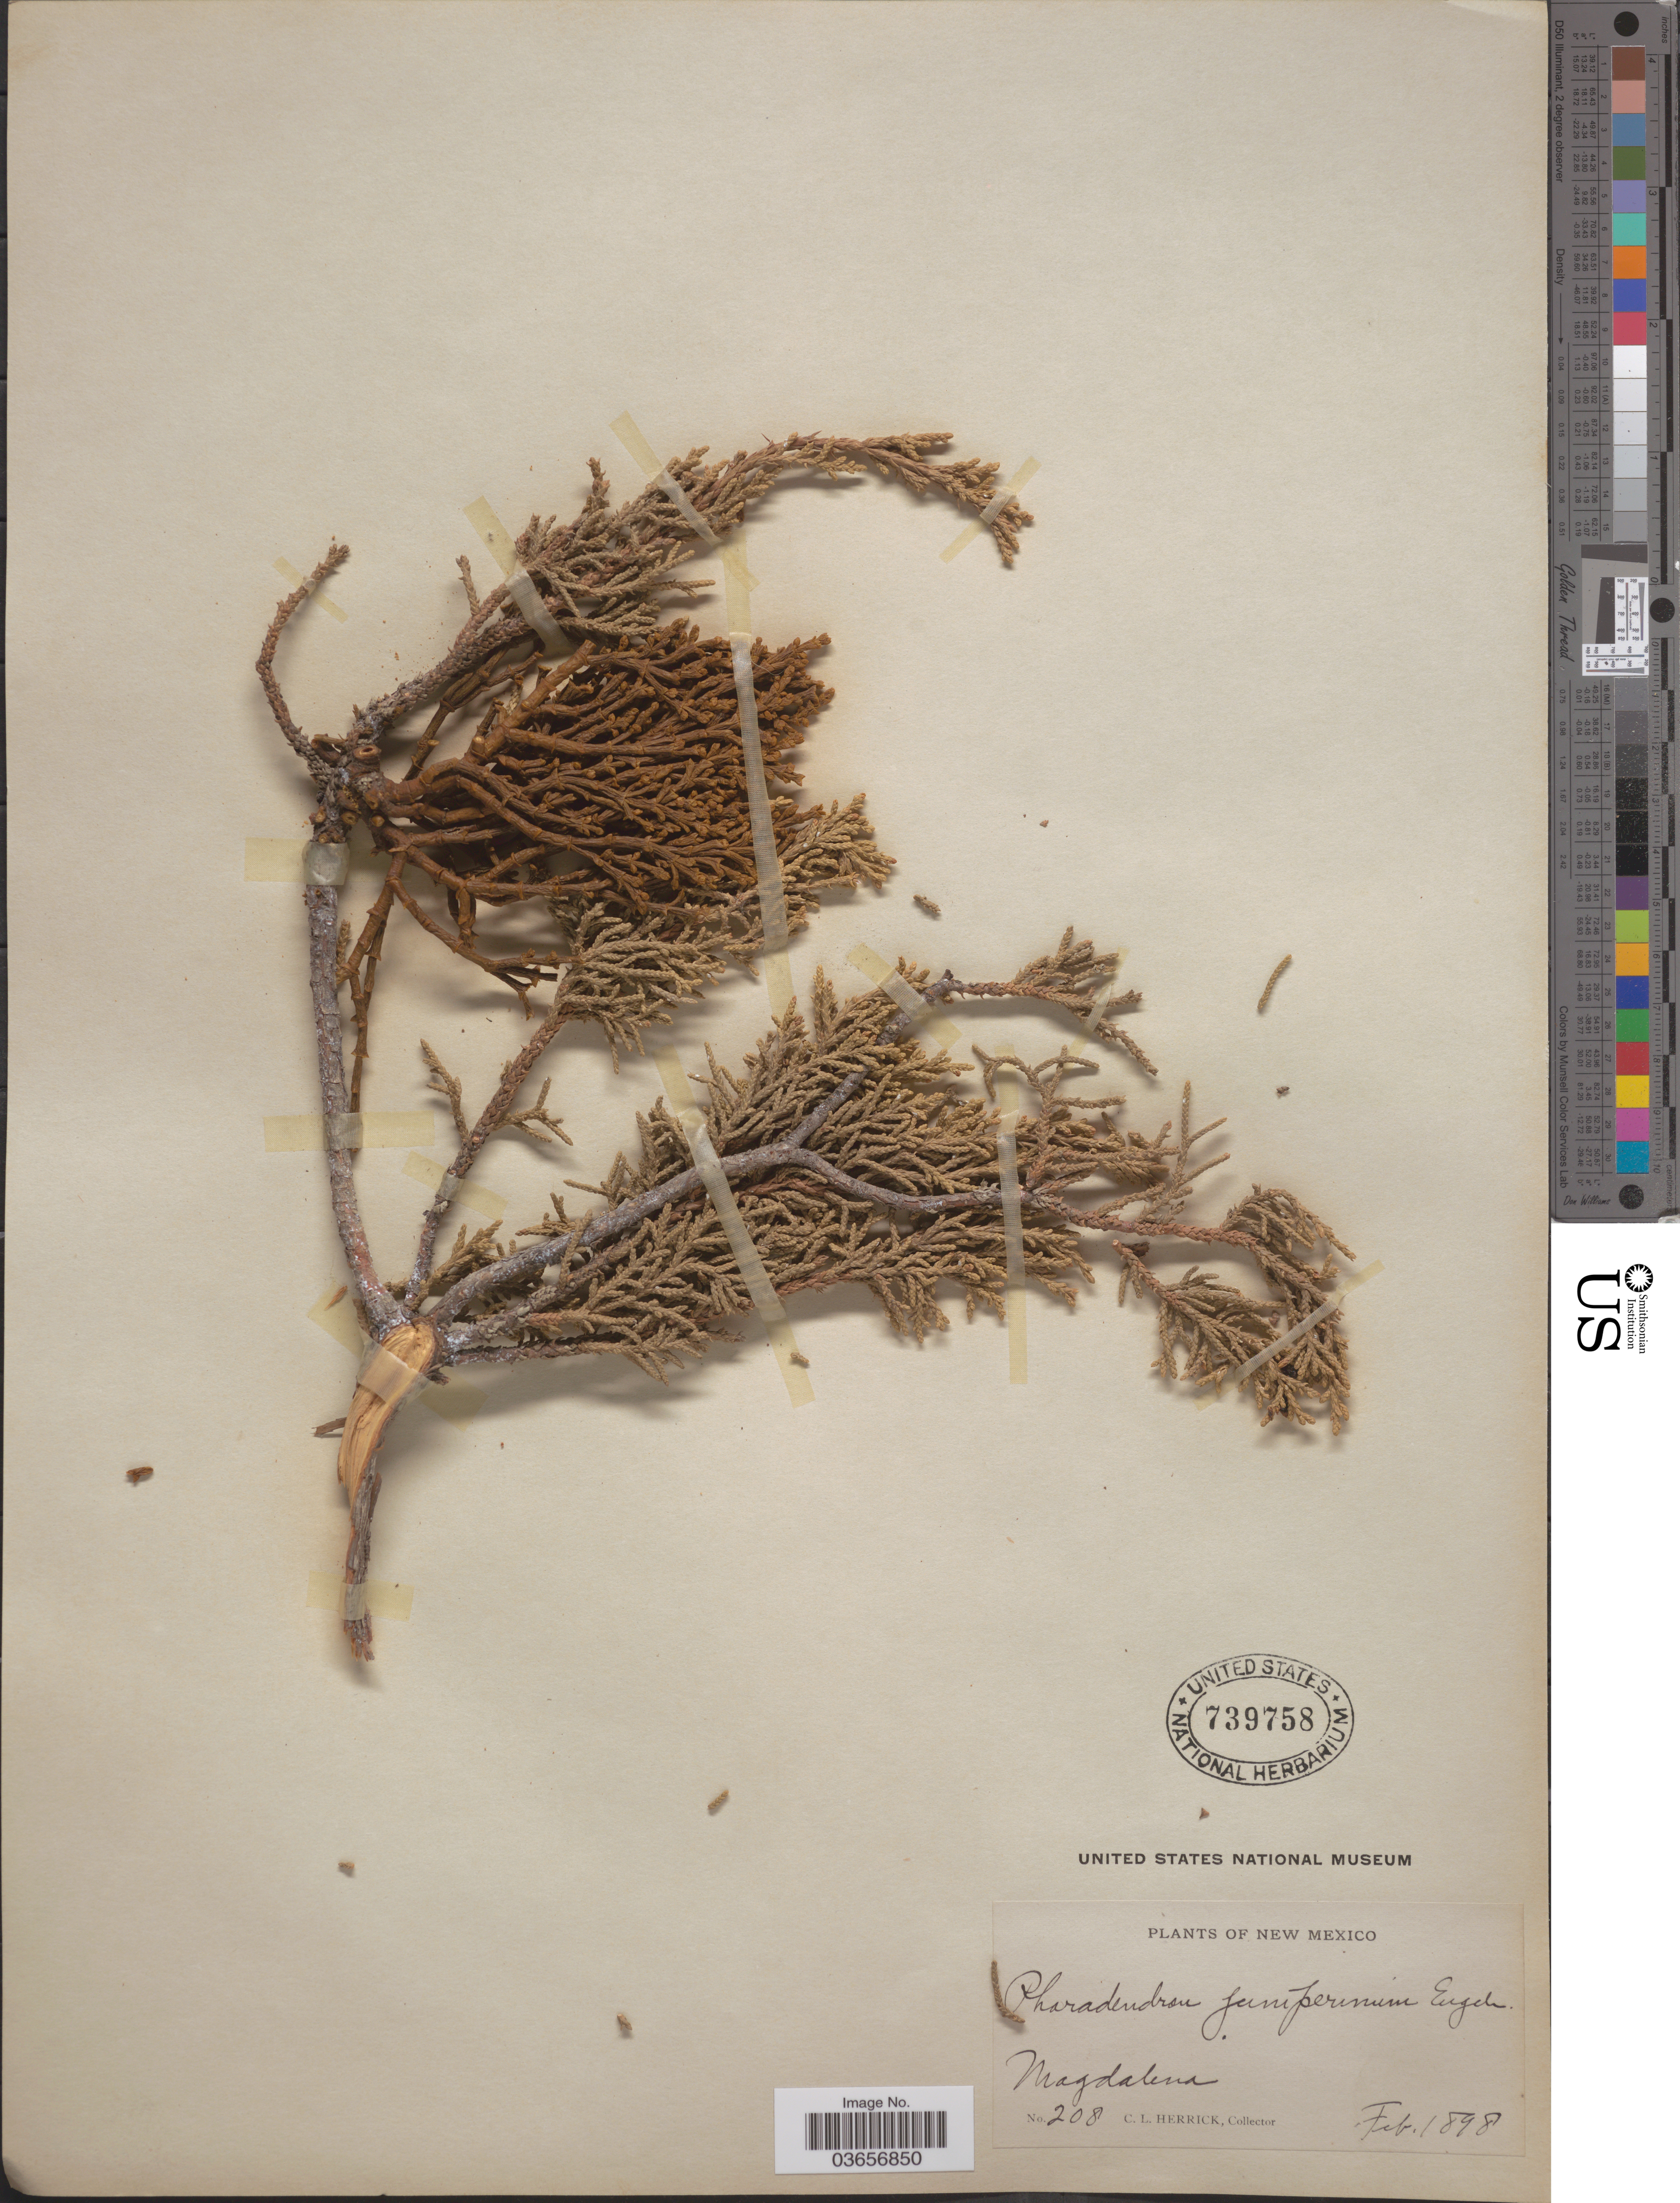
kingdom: Plantae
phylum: Tracheophyta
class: Magnoliopsida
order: Santalales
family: Viscaceae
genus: Phoradendron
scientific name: Phoradendron juniperinum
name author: Engelm. ex A. Gray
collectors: C. Herrick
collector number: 208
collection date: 1898-02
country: United States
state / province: New Mexico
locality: Magdalena.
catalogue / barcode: US 739758